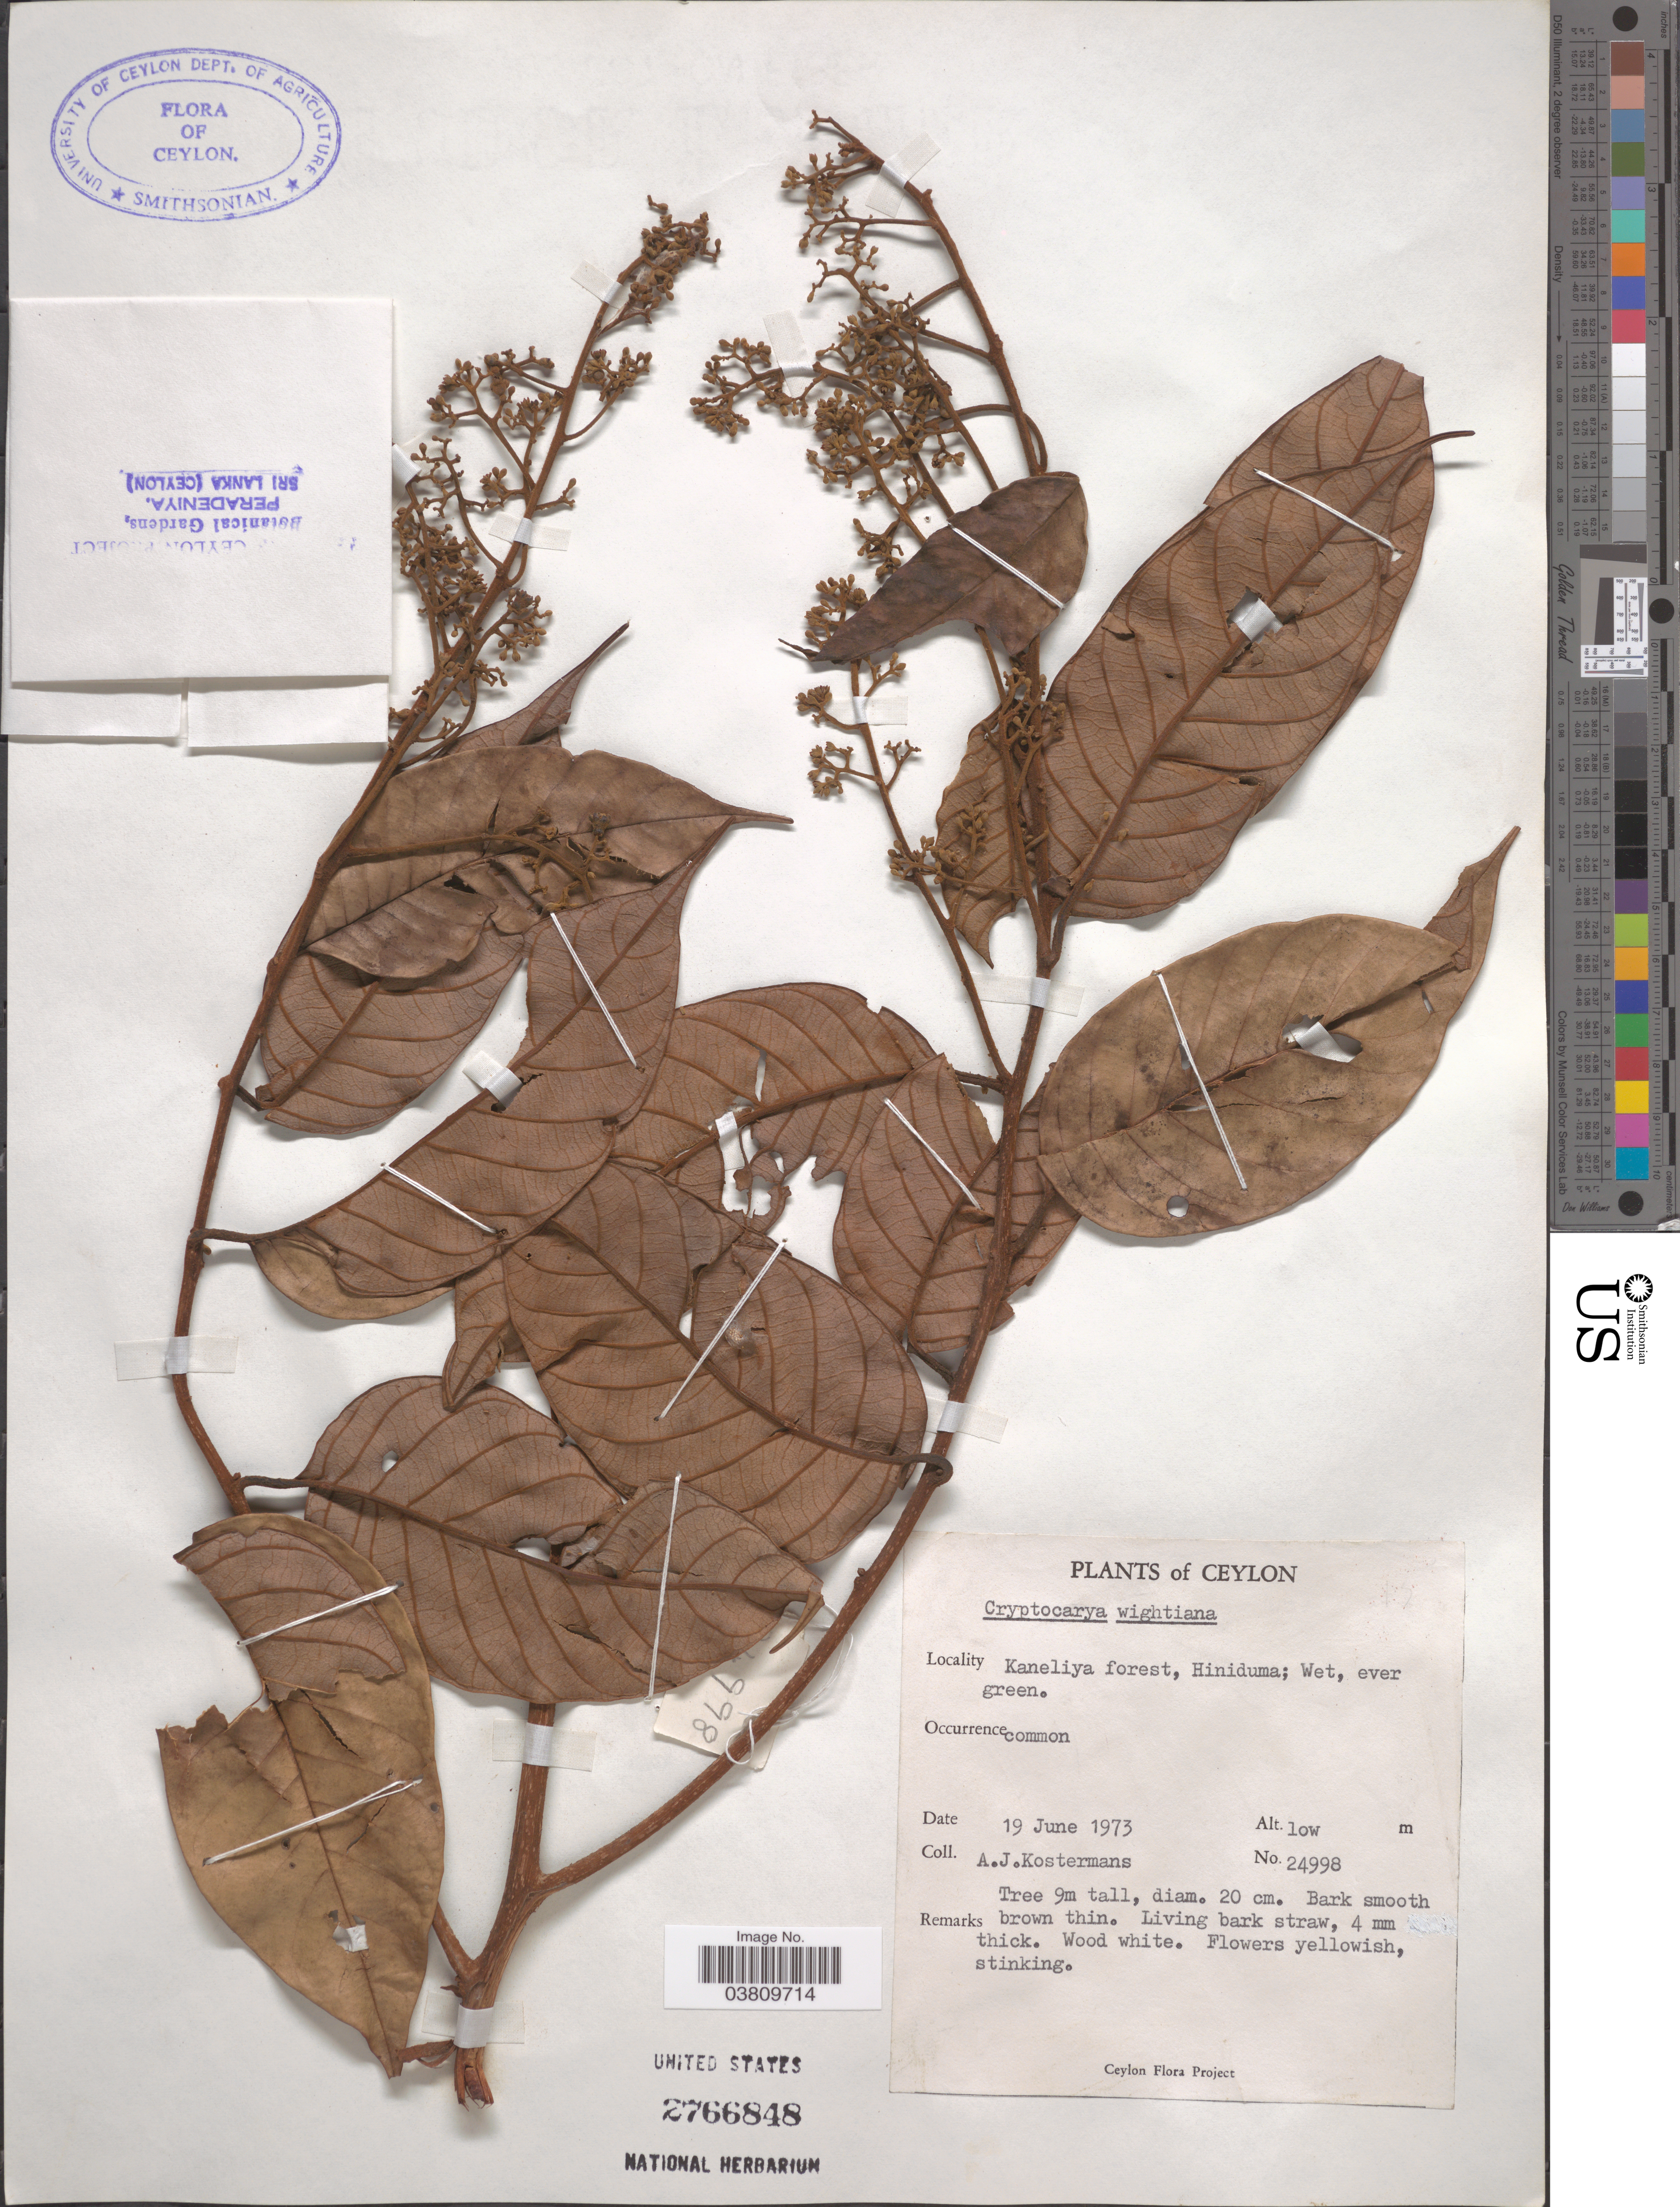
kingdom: Plantae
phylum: Tracheophyta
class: Magnoliopsida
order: Laurales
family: Lauraceae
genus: Cryptocarya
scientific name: Cryptocarya wightiana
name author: Thwaites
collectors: A. J. G. Kostermans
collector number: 24998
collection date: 1973-06-19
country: Sri Lanka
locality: Ceylon. Kaneliya forest, Hiniduma.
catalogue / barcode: US 2766848